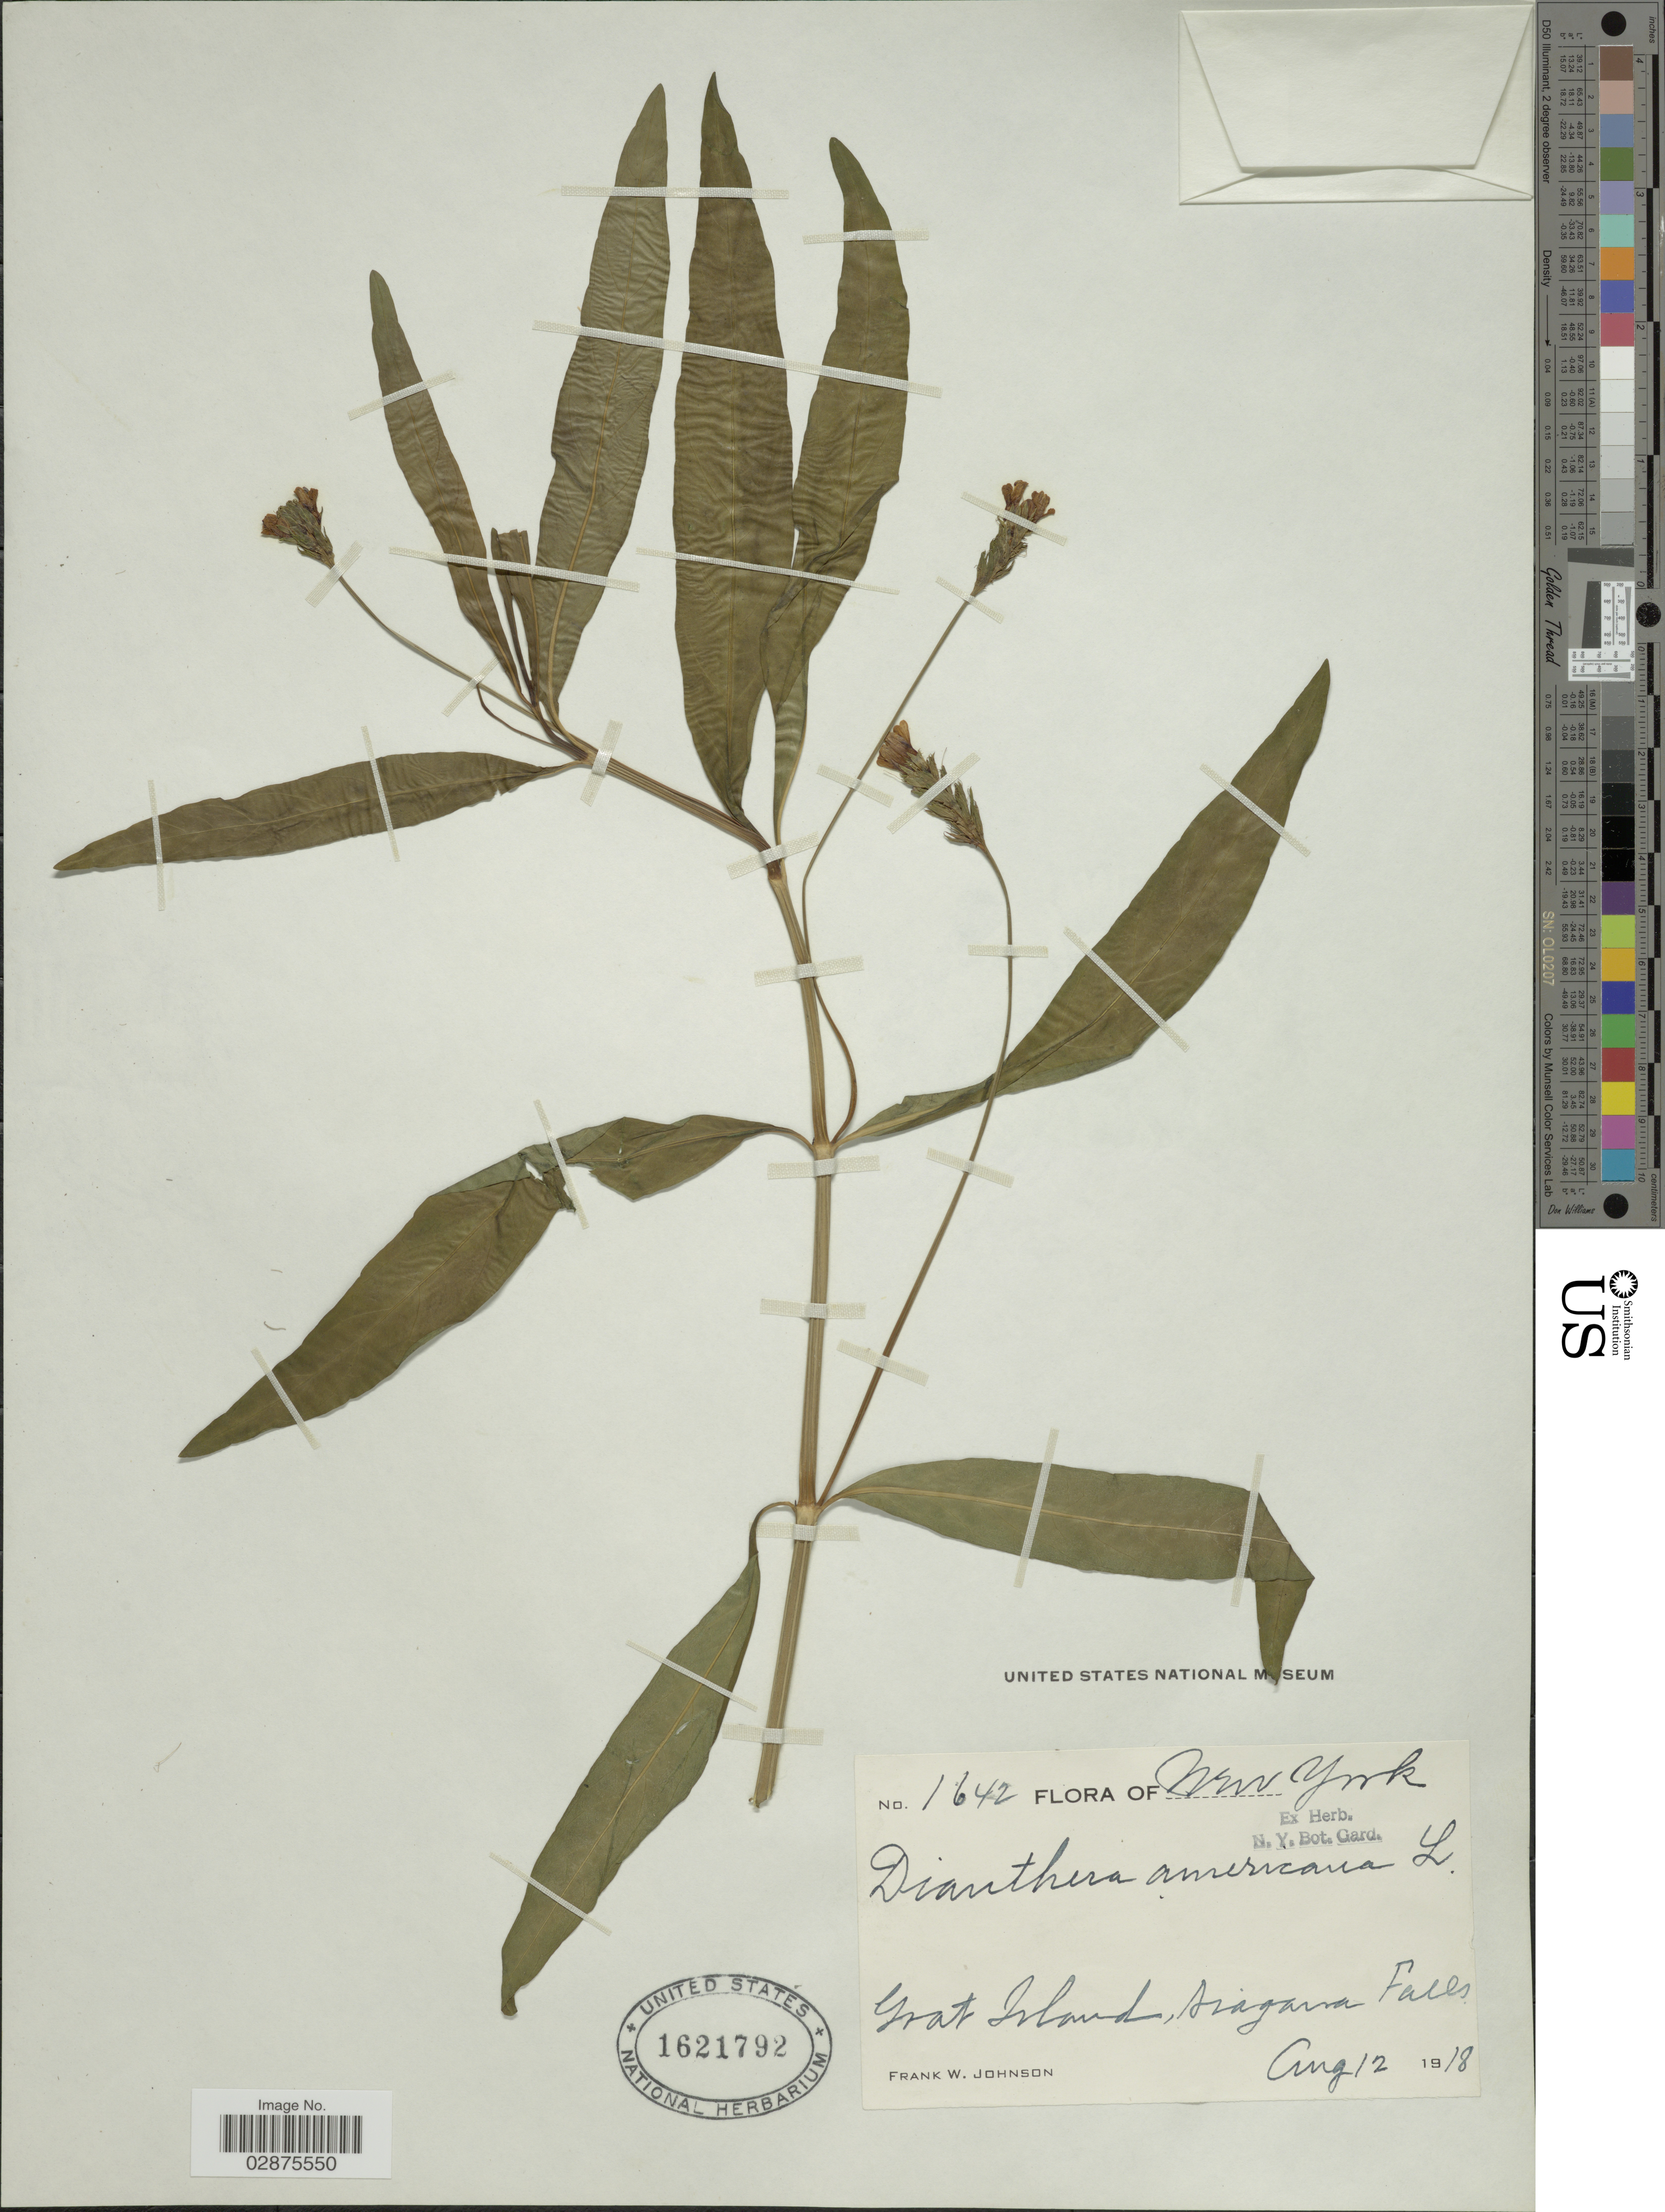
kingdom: Plantae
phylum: Tracheophyta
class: Magnoliopsida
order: Lamiales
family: Acanthaceae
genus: Justicia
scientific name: Justicia americana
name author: (L.) Vahl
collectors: F. W. Johnson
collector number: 1642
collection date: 1918-08-12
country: United States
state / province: New York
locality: Goat Island, Niagara Falls.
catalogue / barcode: US 1621792